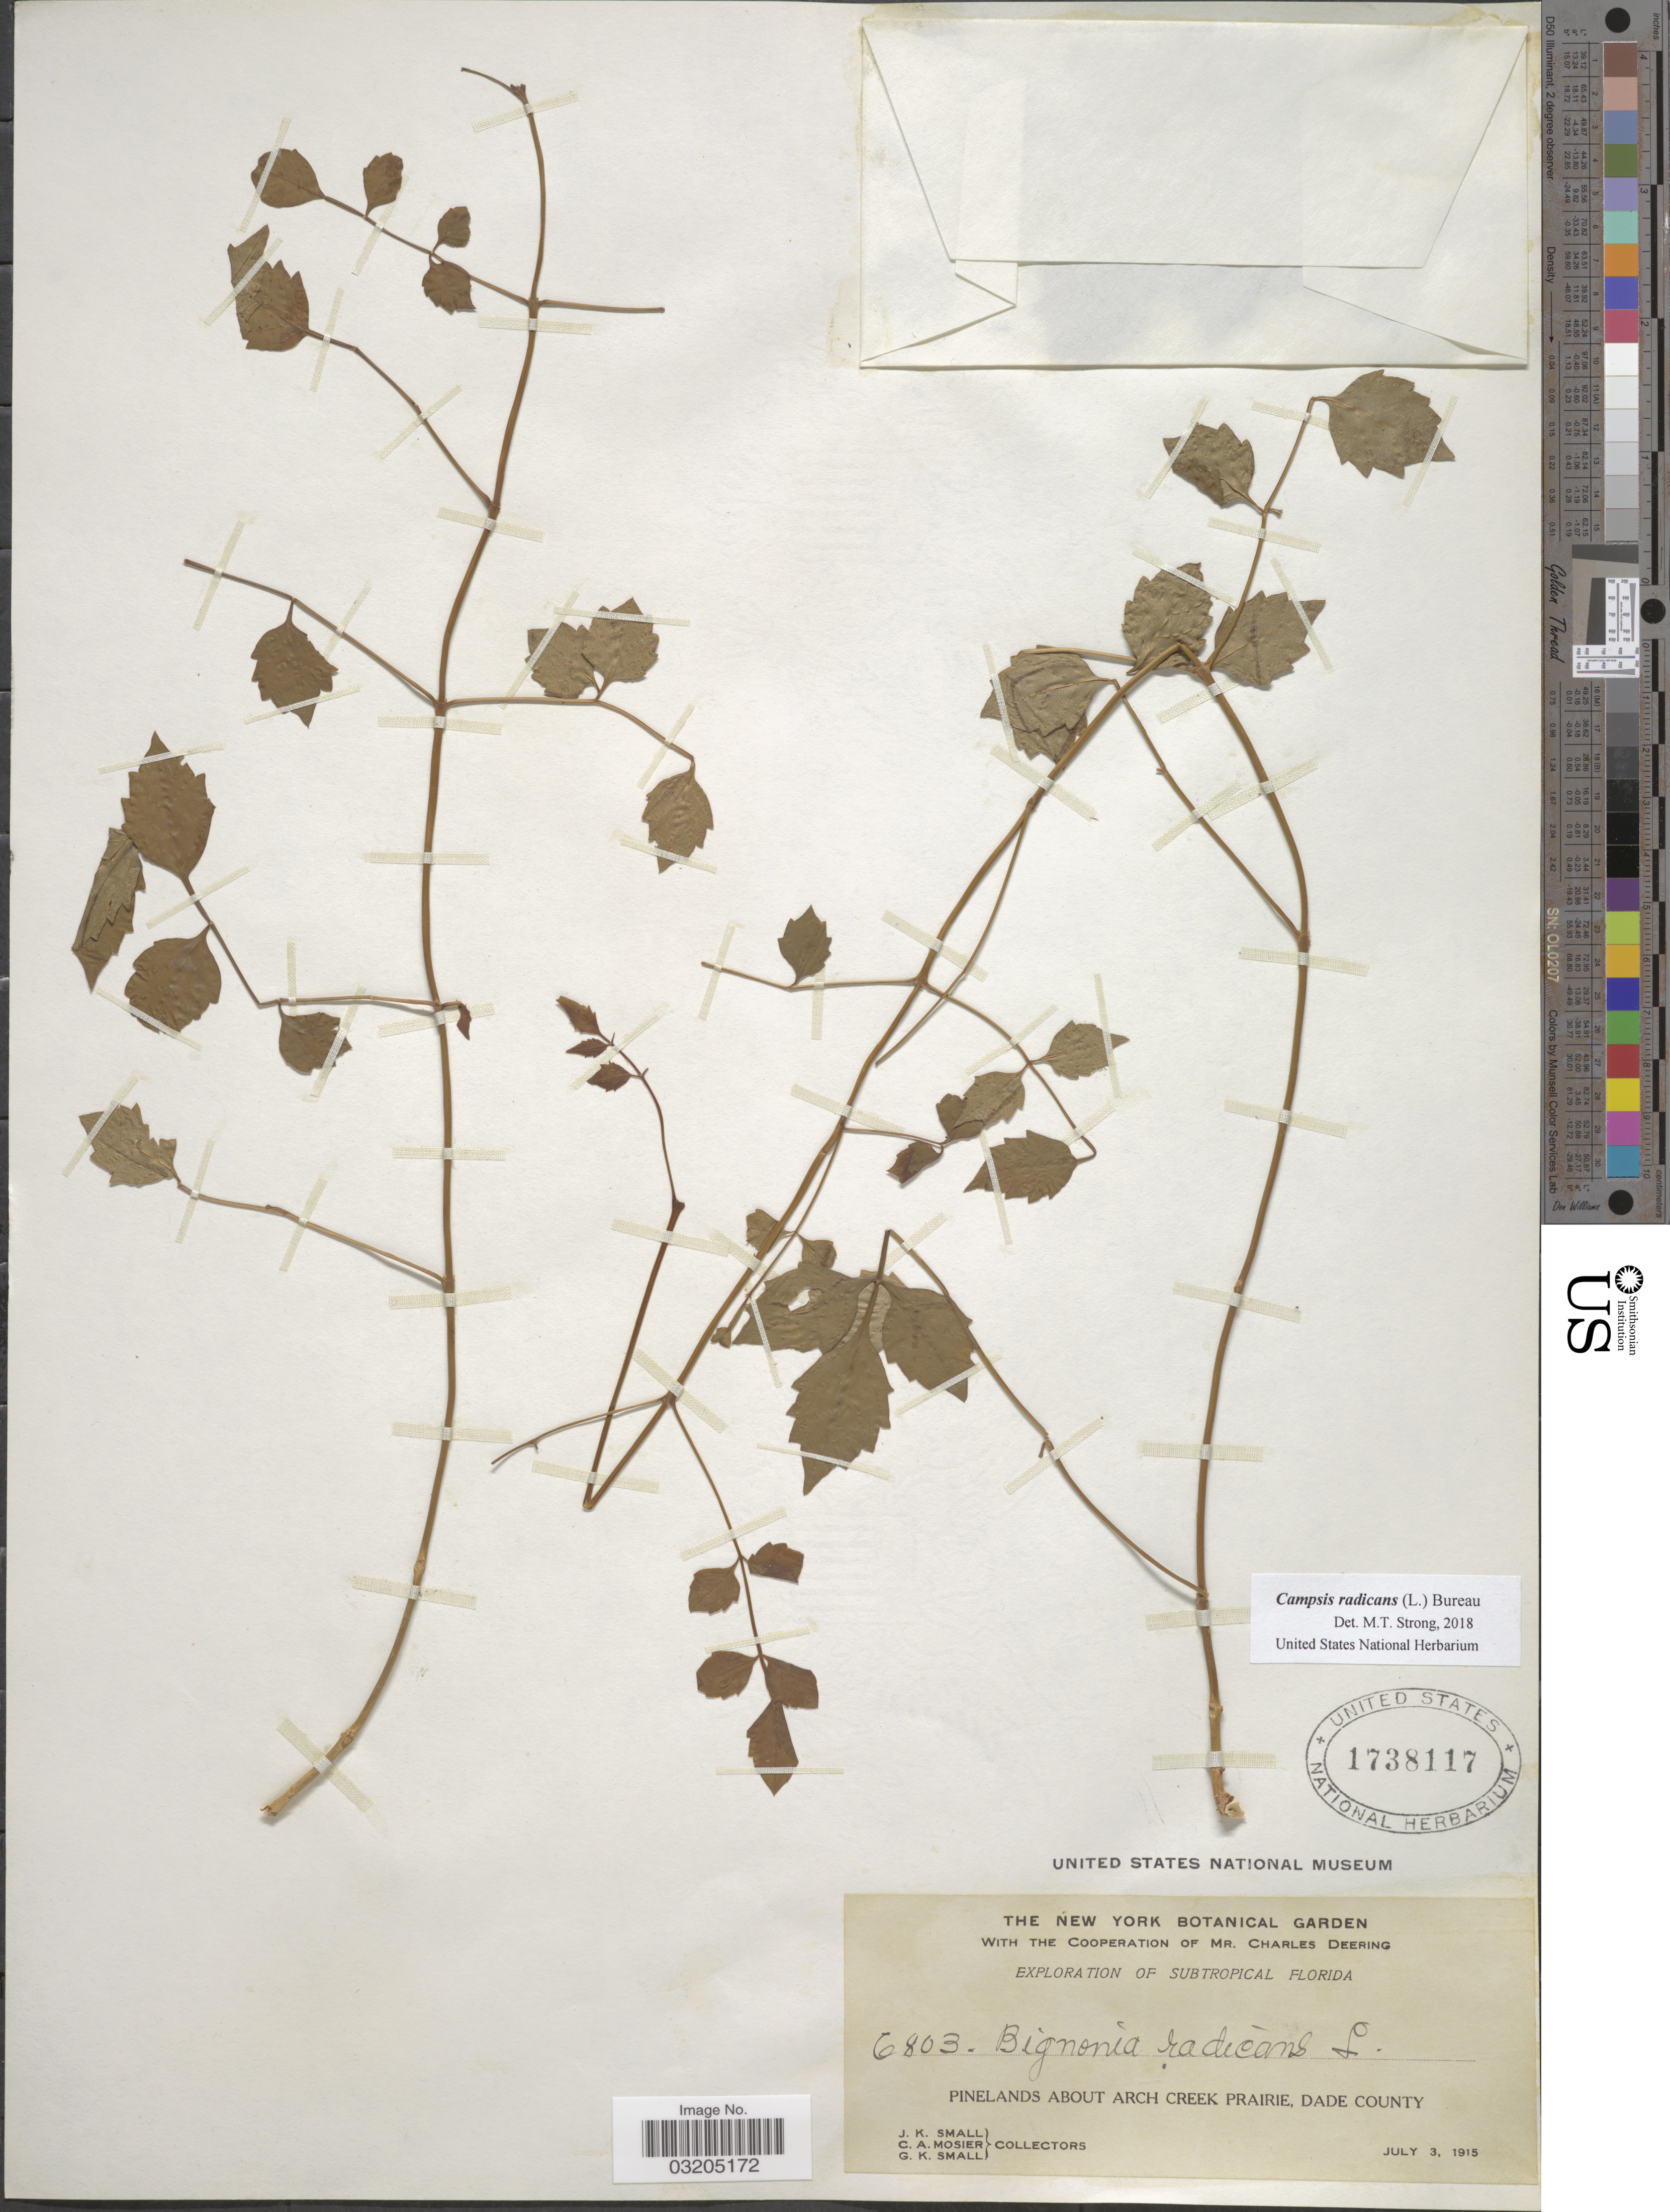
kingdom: Plantae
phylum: Tracheophyta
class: Magnoliopsida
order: Lamiales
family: Bignoniaceae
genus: Campsis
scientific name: Campsis radicans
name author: (L.) Seem.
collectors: J. K. Small, C. A. Mosier & G. K. Small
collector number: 6803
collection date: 1915-07-03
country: United States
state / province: Florida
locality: Subtropical Florida. Pinelands about Arch Creek Prairie, Dade County.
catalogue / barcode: US 1738117